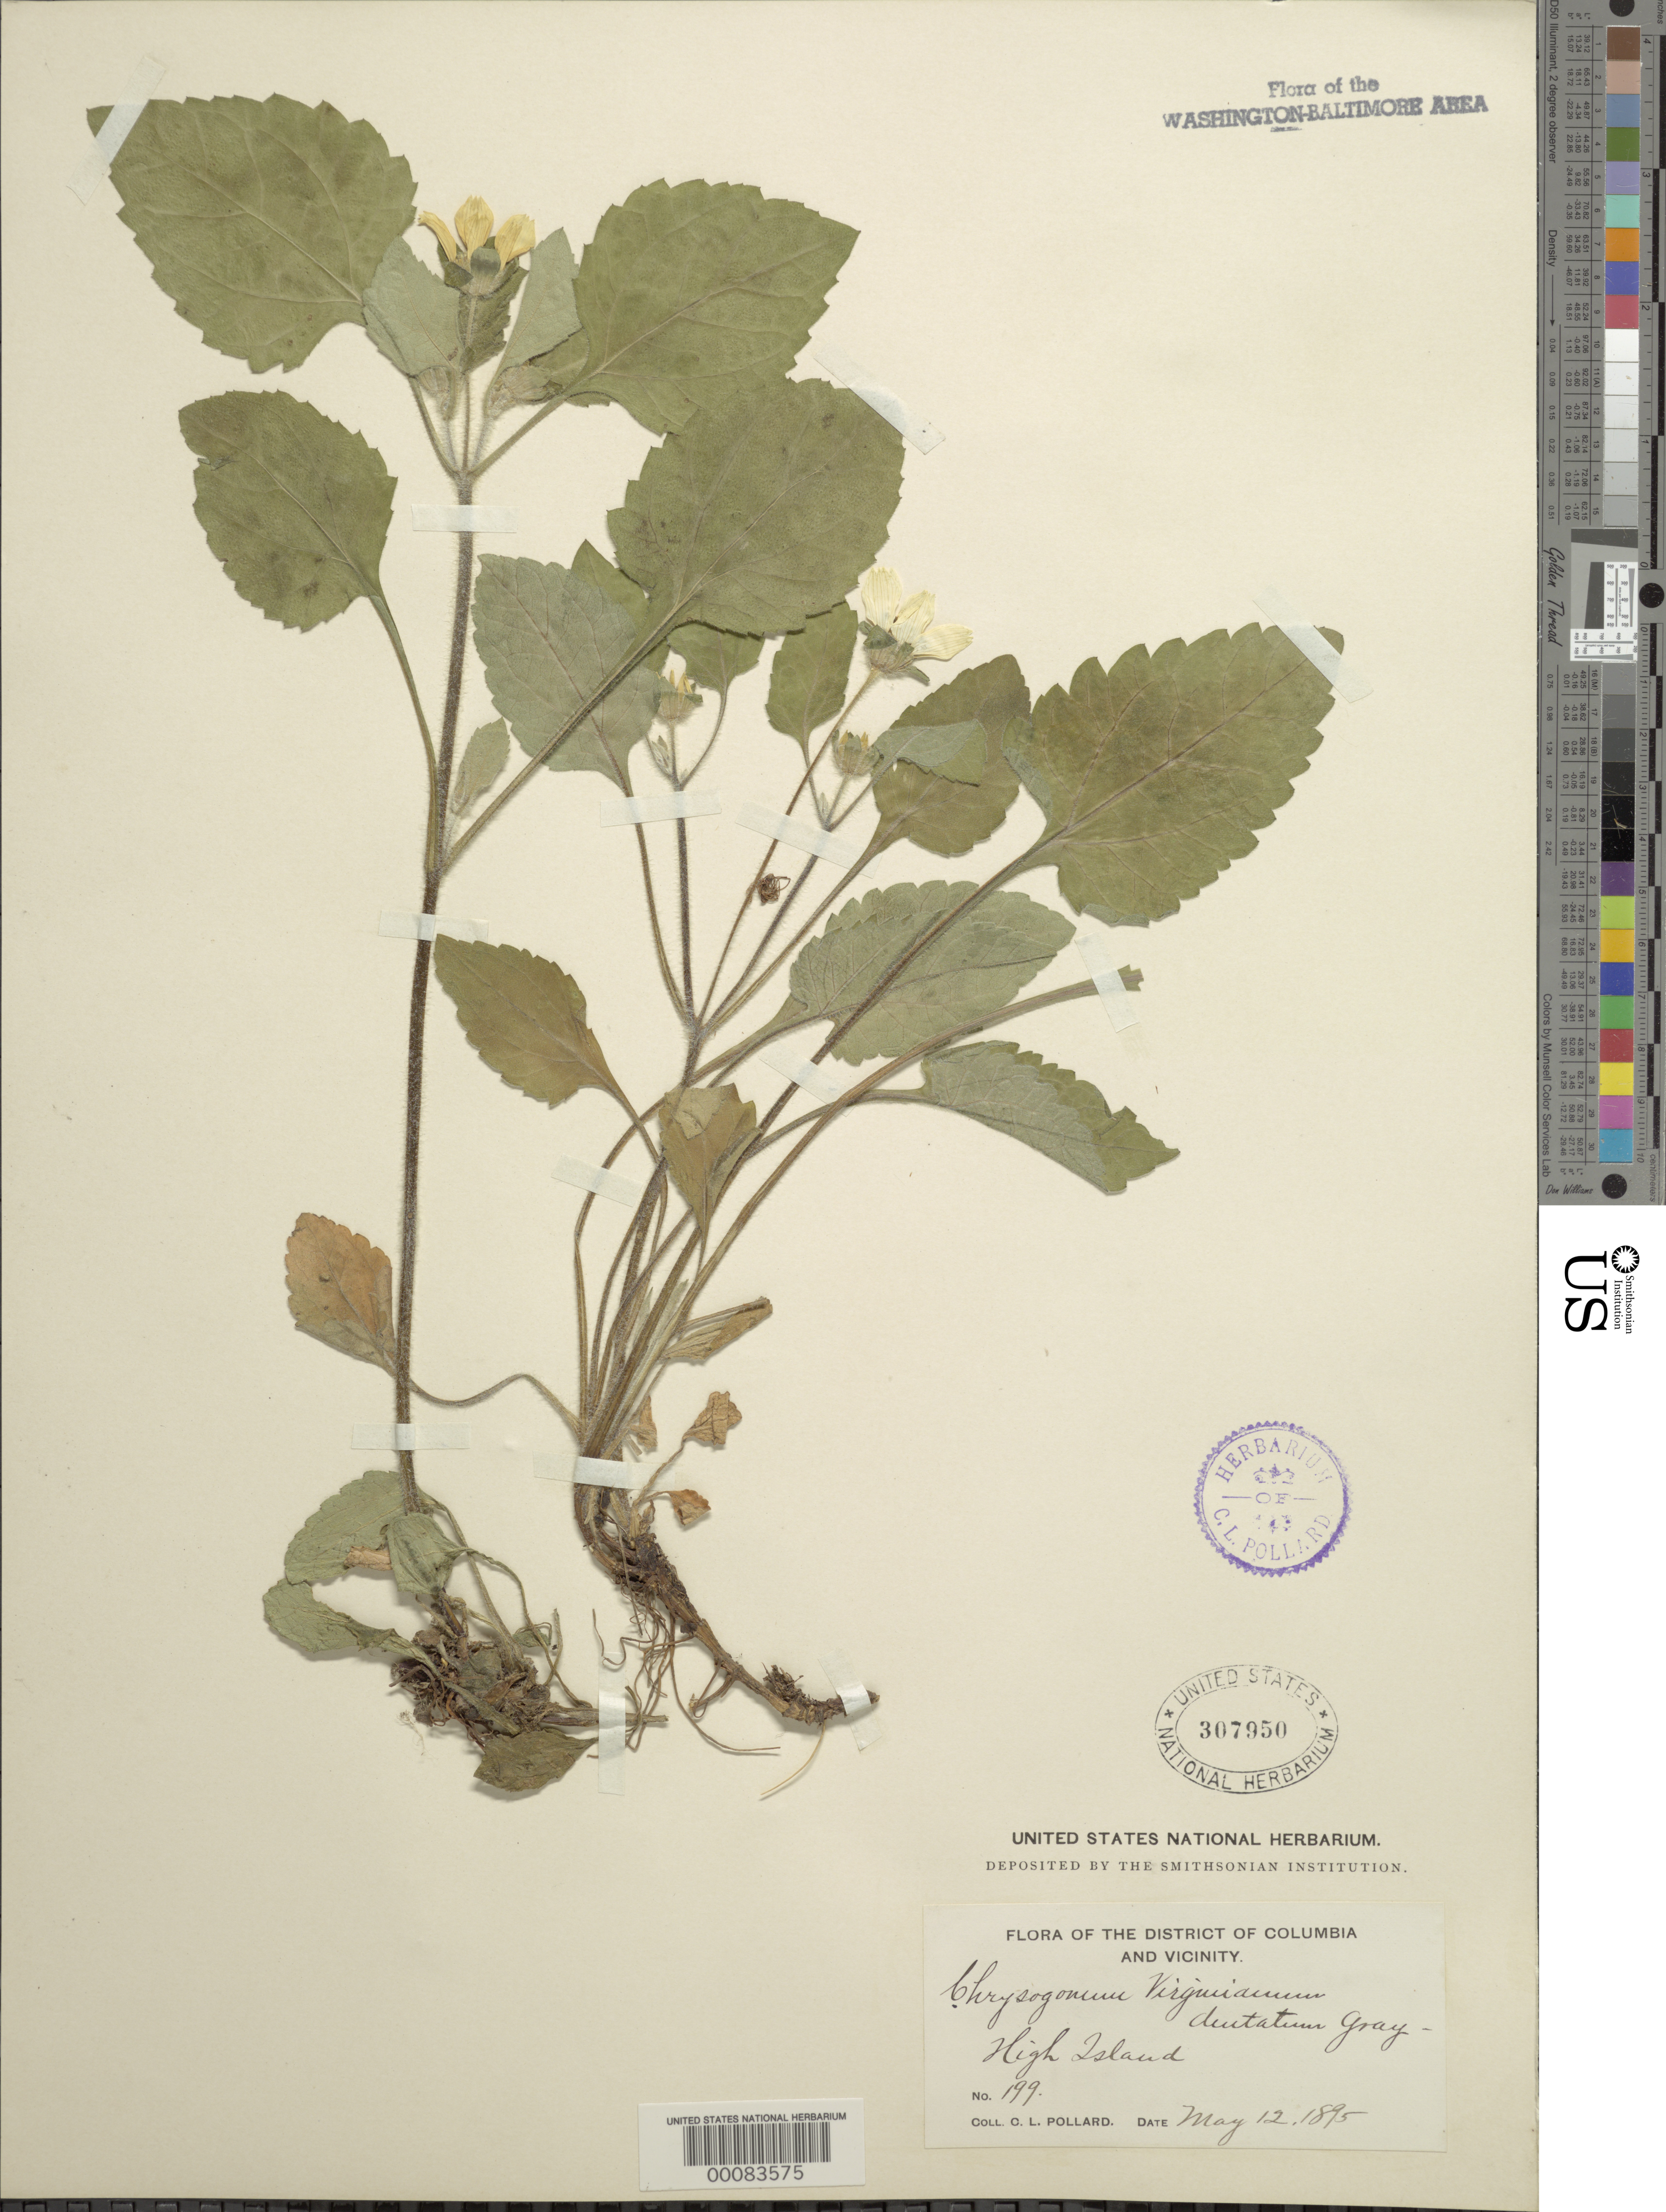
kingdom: Plantae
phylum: Tracheophyta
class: Magnoliopsida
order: Asterales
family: Asteraceae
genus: Chrysogonum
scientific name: Chrysogonum virginianum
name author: L.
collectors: C. L. Pollard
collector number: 199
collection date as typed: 12 May 1895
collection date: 1895-05-12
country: United States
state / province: Maryland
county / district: Montgomery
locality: High Island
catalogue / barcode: US 307950